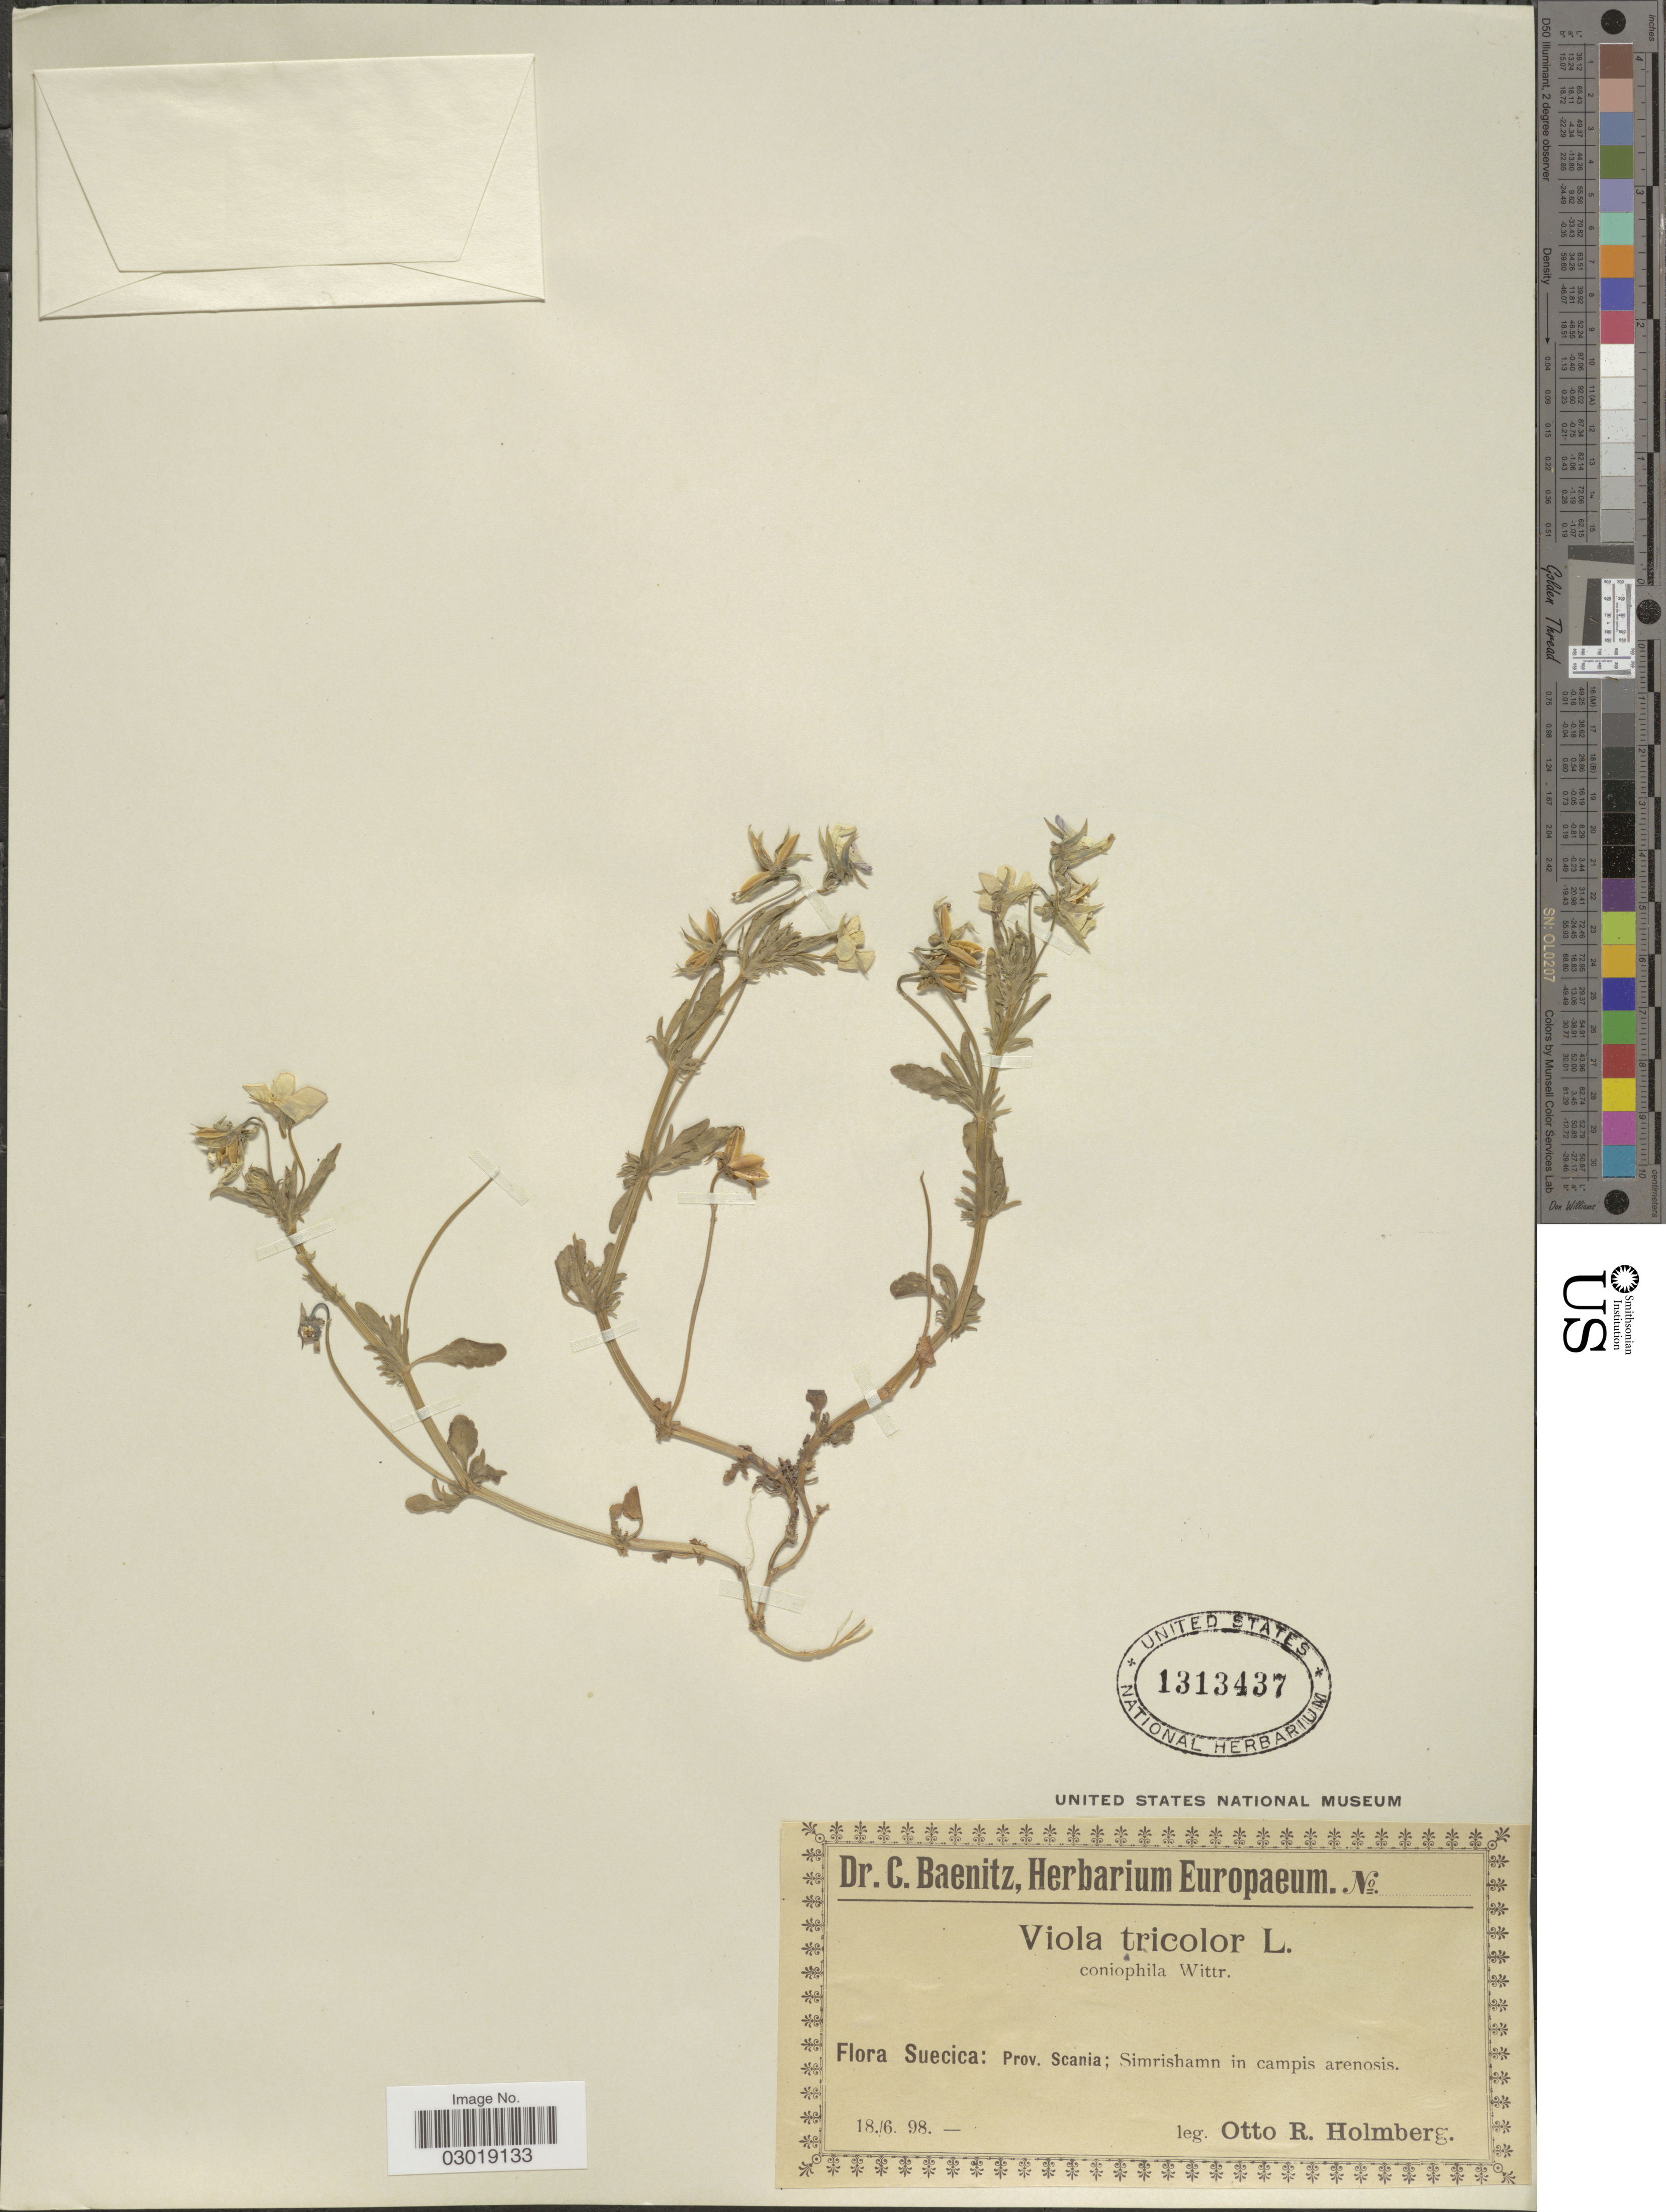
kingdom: Plantae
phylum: Tracheophyta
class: Magnoliopsida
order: Malpighiales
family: Violaceae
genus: Viola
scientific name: Viola tricolor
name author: L.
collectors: O. Holmberg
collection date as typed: Transcribed d/m/y: 18/6/98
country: Sweden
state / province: Skåne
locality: Suecica: Prov. Scania; Simrishamn in campis arenosis.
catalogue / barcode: US 1313437